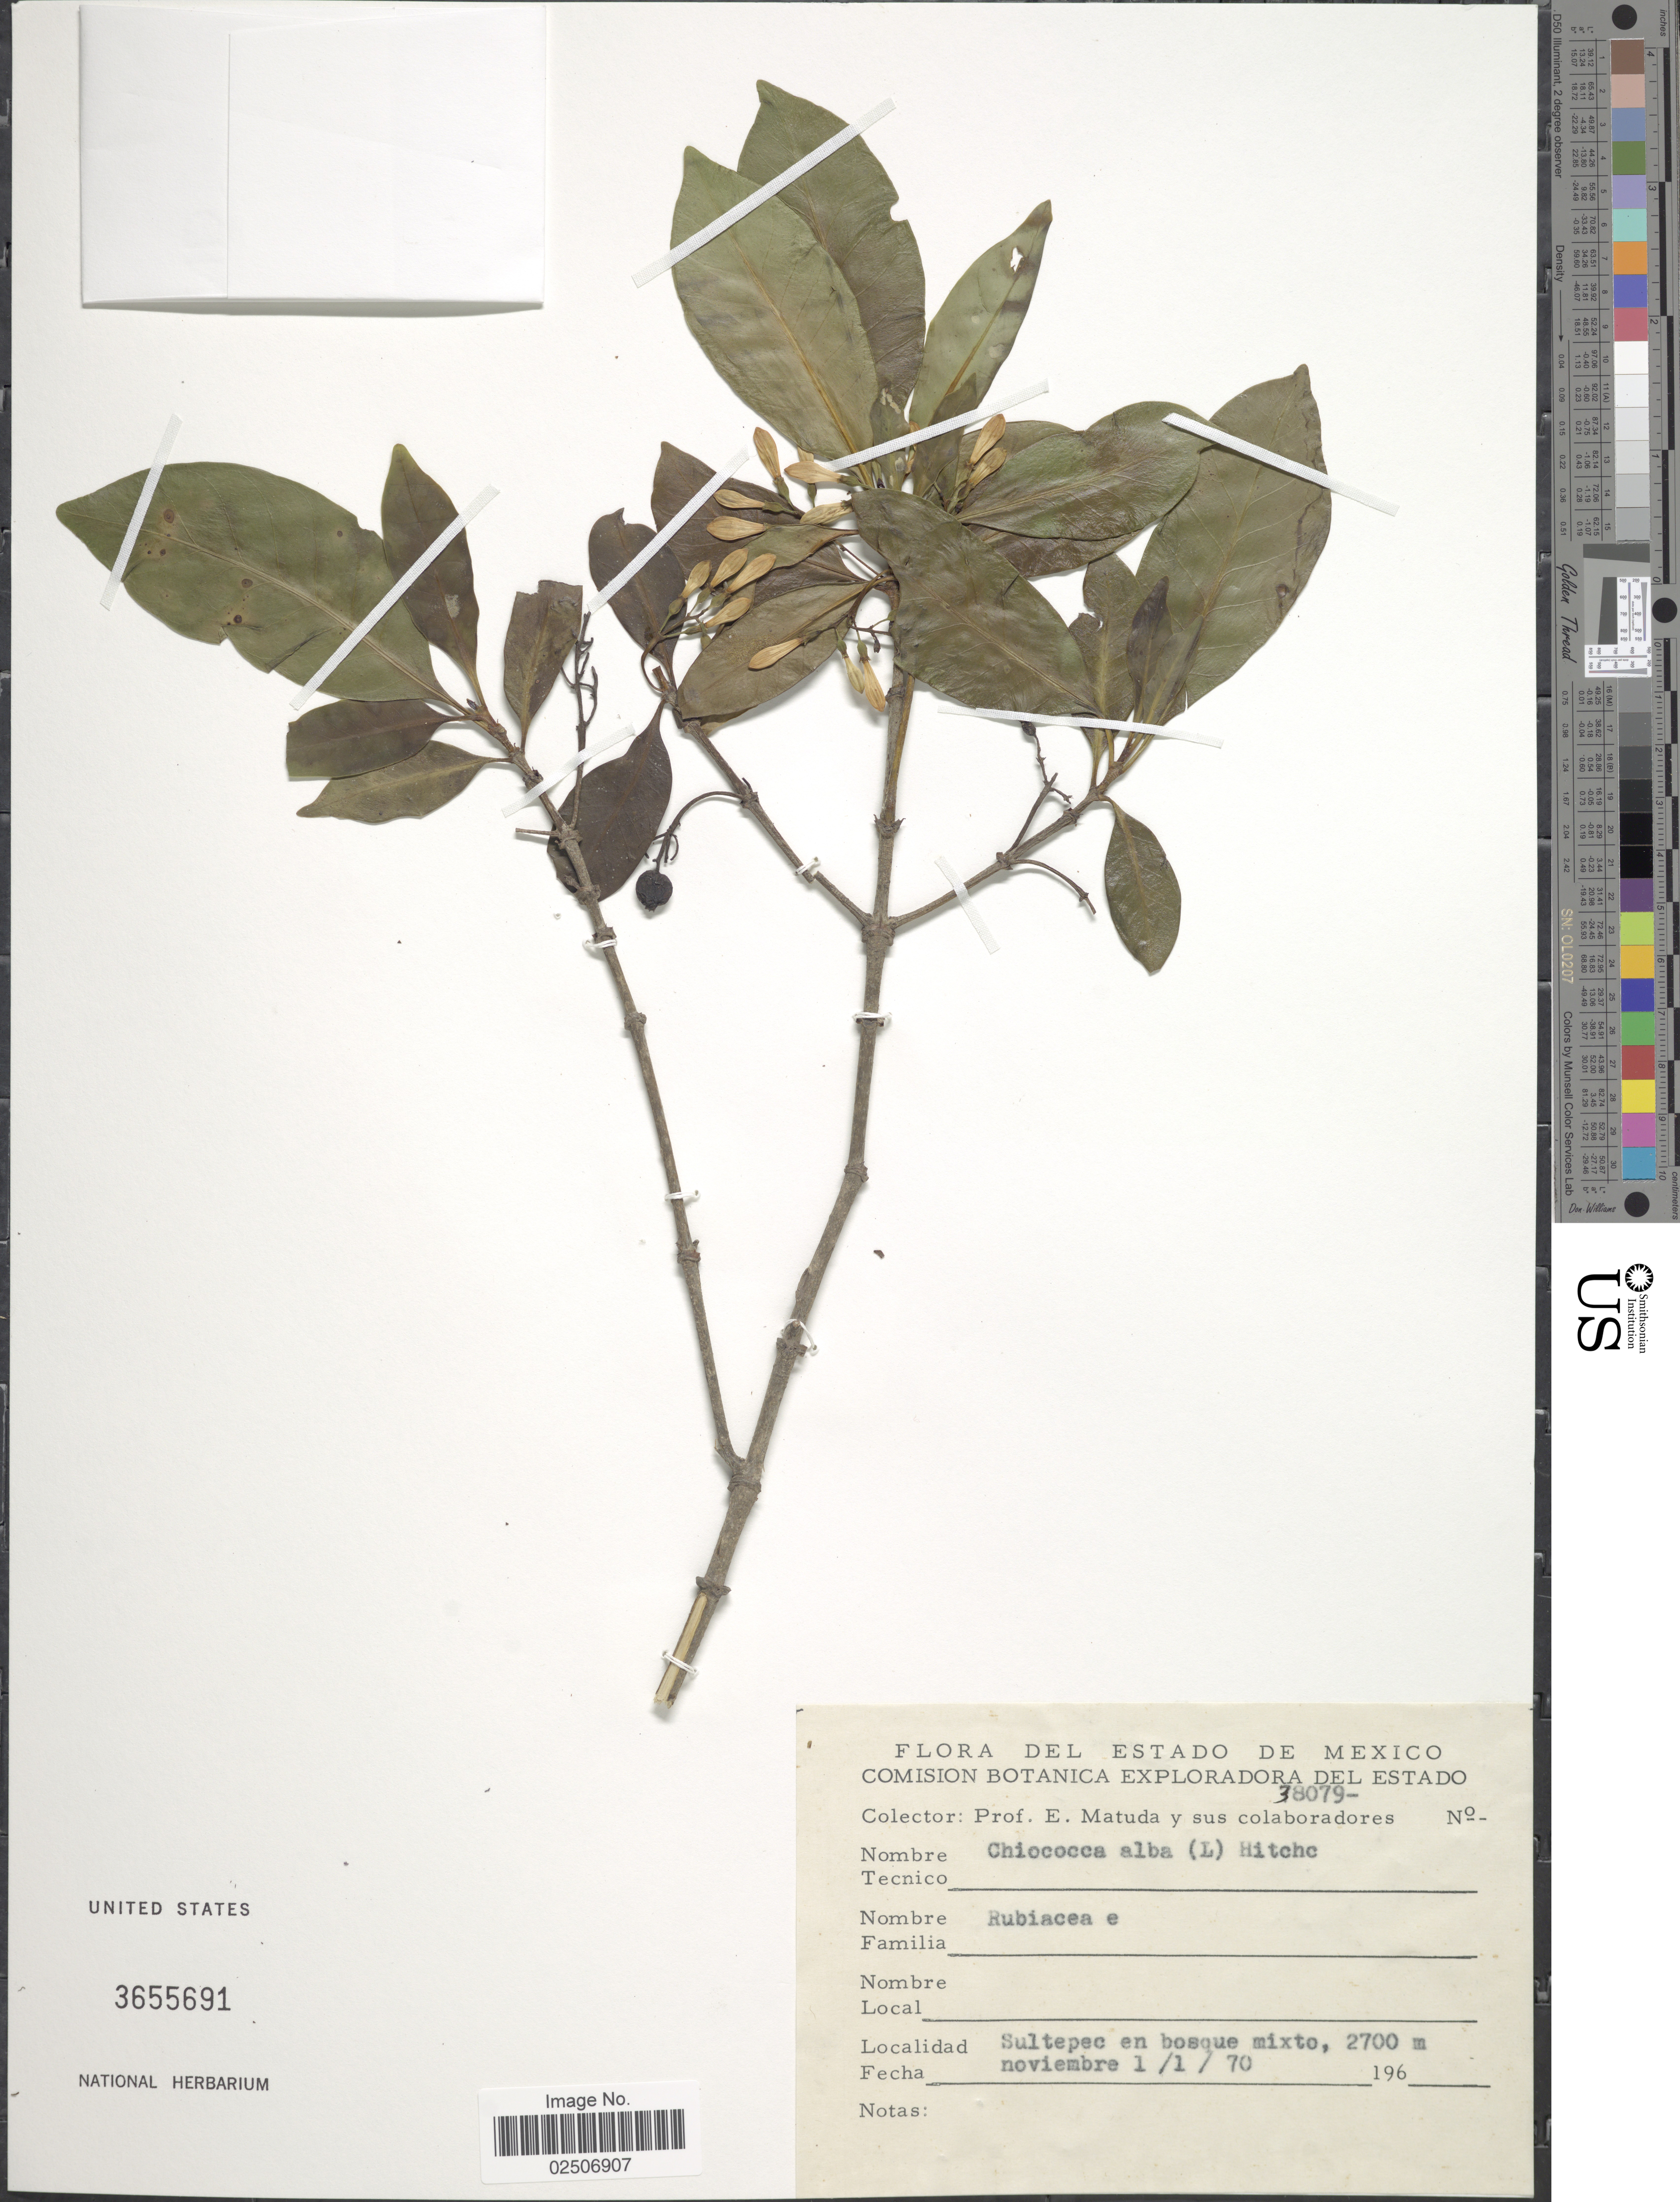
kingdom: Plantae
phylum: Tracheophyta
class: Magnoliopsida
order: Gentianales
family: Rubiaceae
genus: Chiococca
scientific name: Chiococca alba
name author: (L.) Hitchc.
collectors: A. Matuda & et al.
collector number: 38079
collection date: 1970-11-01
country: Mexico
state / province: México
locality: Sultepec en bosque mixto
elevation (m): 2700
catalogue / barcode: US 3655691